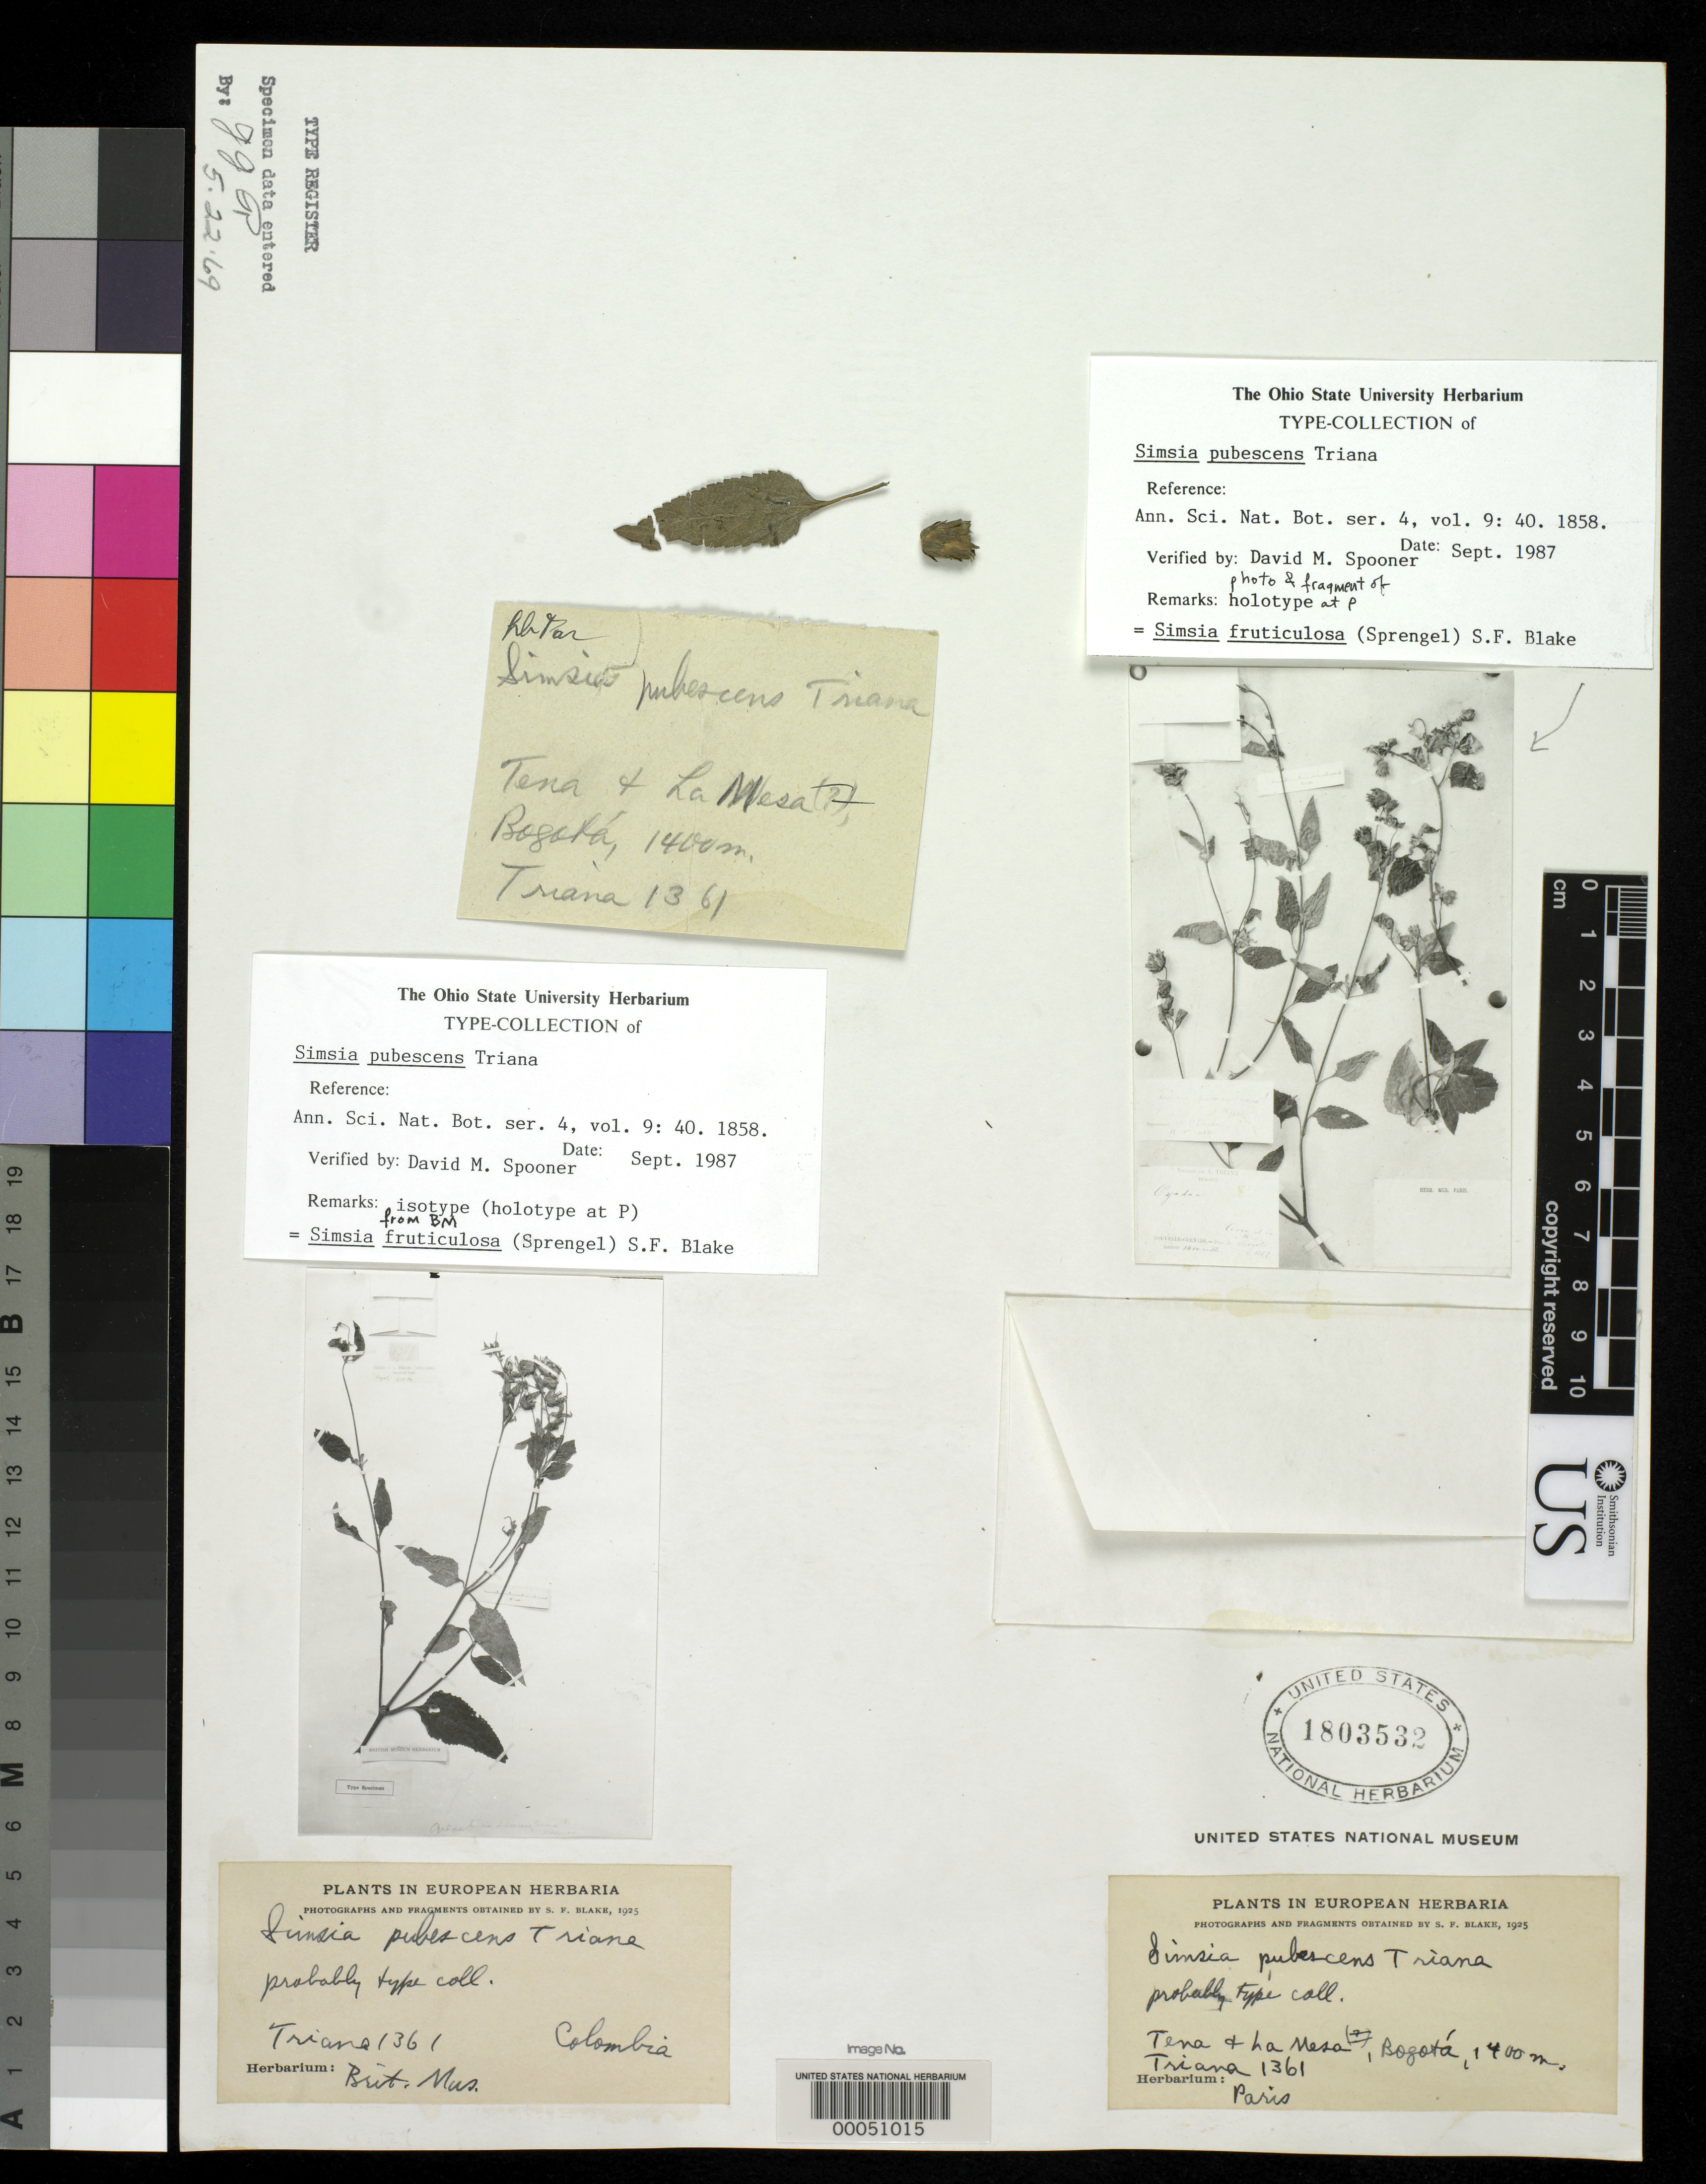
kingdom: Plantae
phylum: Tracheophyta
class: Magnoliopsida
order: Asterales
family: Asteraceae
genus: Simsia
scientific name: Simsia pubescens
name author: Triana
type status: Type Fragment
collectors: J. J. Triana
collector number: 1361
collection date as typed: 1854 to -- --- 1857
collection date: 1854/1857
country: Colombia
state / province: Bogota D.C.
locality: Bogata, Tena and La Mesa.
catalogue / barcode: US 1803532